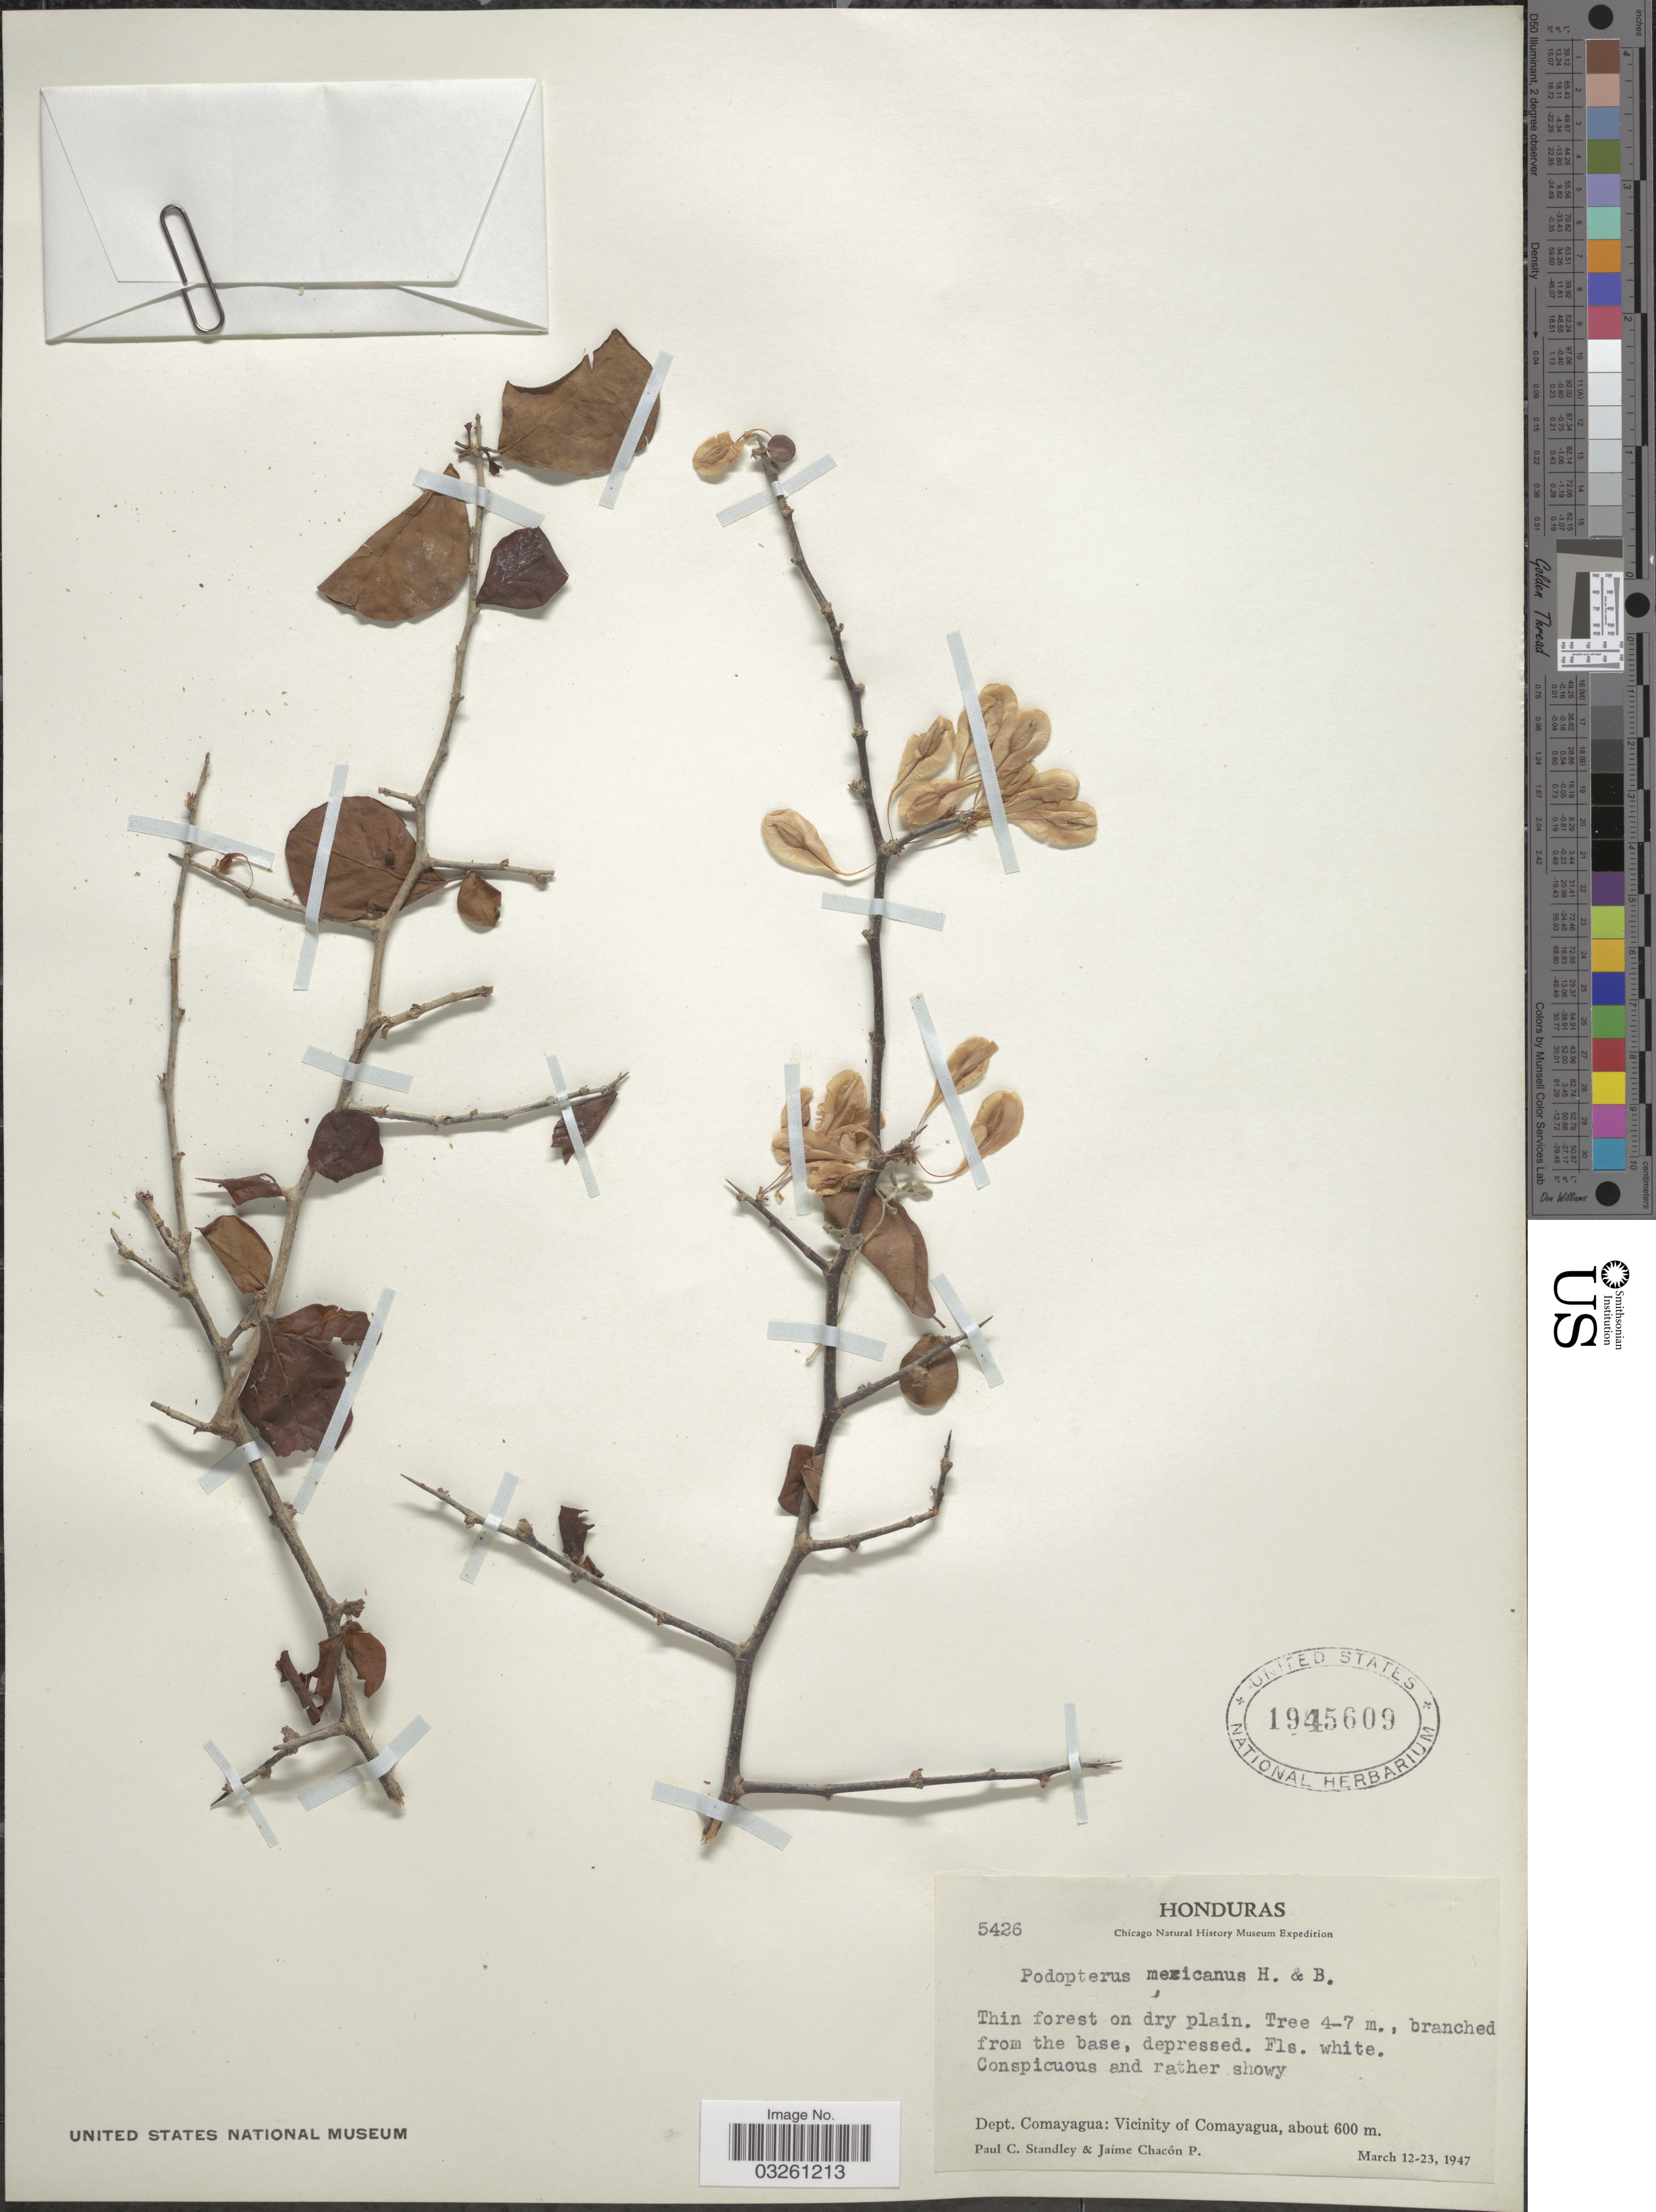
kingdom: Plantae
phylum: Tracheophyta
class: Magnoliopsida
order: Caryophyllales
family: Polygonaceae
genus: Podopterus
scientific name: Podopterus mexicanus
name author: Bonpl.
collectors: P. C. Standley & J. Chacon P.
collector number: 5426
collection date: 1947-03-12/1947-03-23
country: Honduras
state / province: Comayagua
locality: Dept. Comayagua: Vicinity of Comayagua.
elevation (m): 600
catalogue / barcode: US 1945609